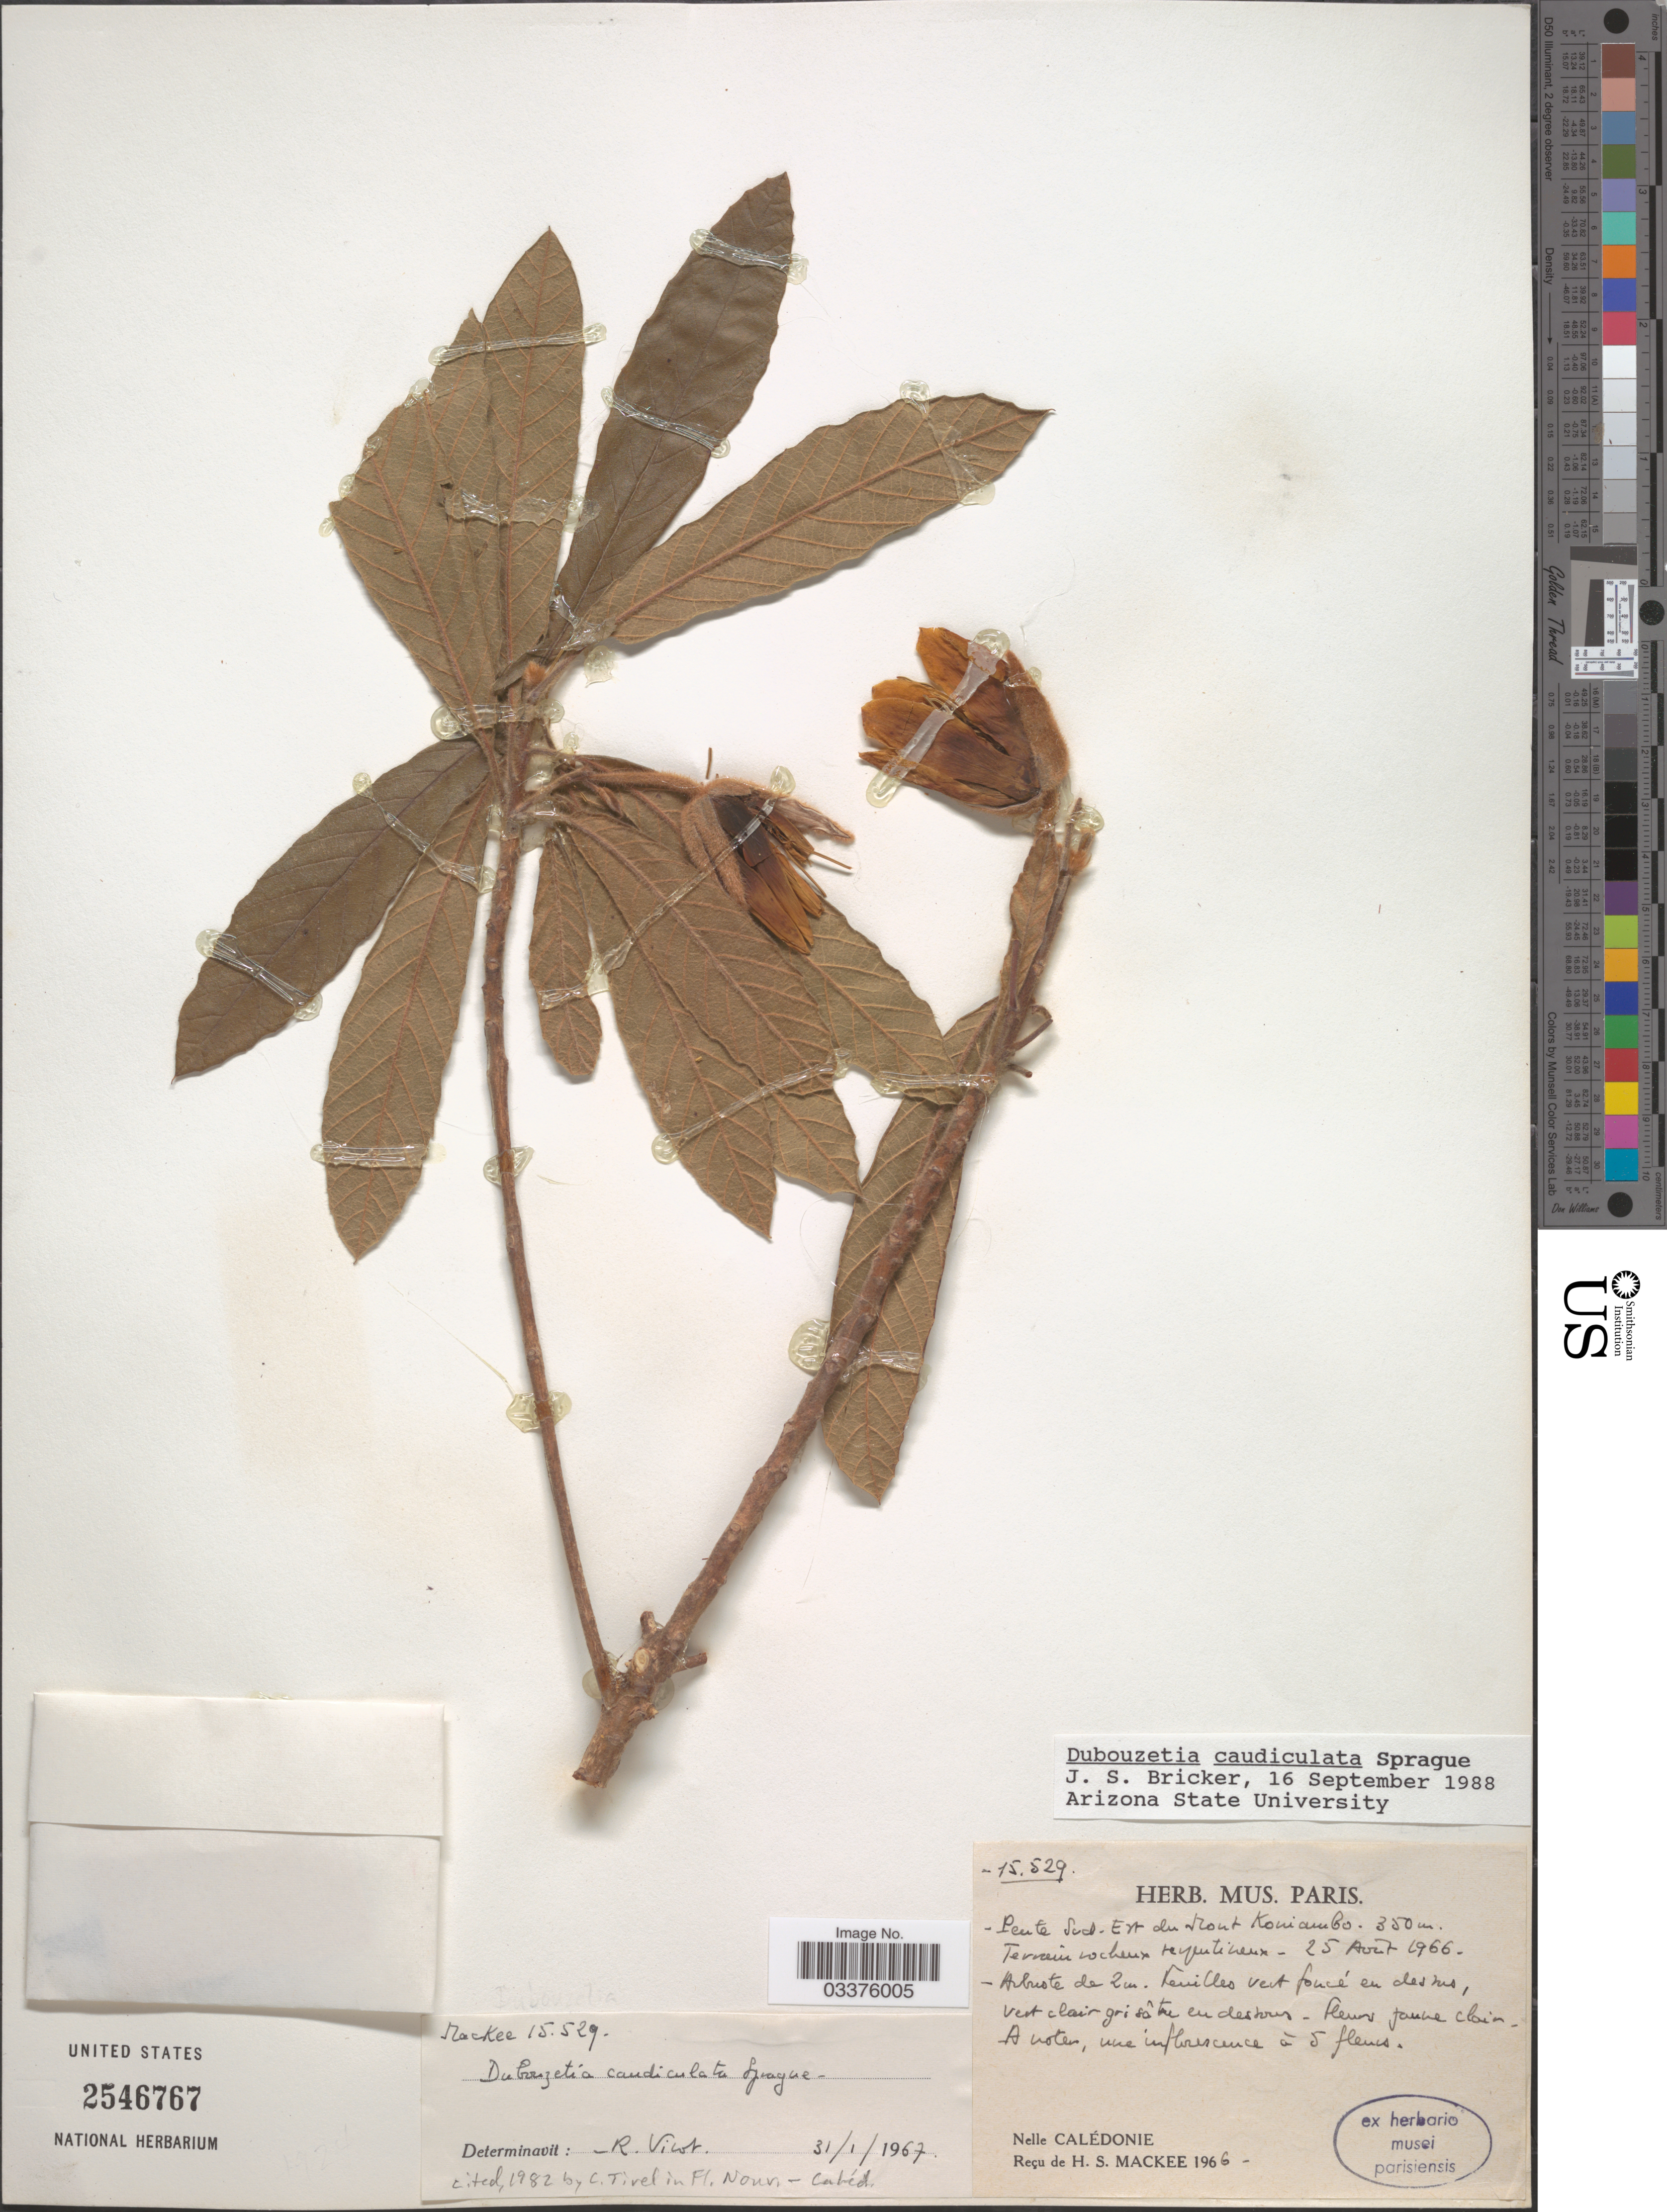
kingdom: Plantae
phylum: Tracheophyta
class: Magnoliopsida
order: Oxalidales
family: Elaeocarpaceae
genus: Dubouzetia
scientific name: Dubouzetia caudiculata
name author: Sprague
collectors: ex herb. Mus. Paris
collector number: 15529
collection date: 1966-08-25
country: New Caledonia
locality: Pente Sud-Est du Mount Koniambo.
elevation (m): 350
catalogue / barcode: US 2546767